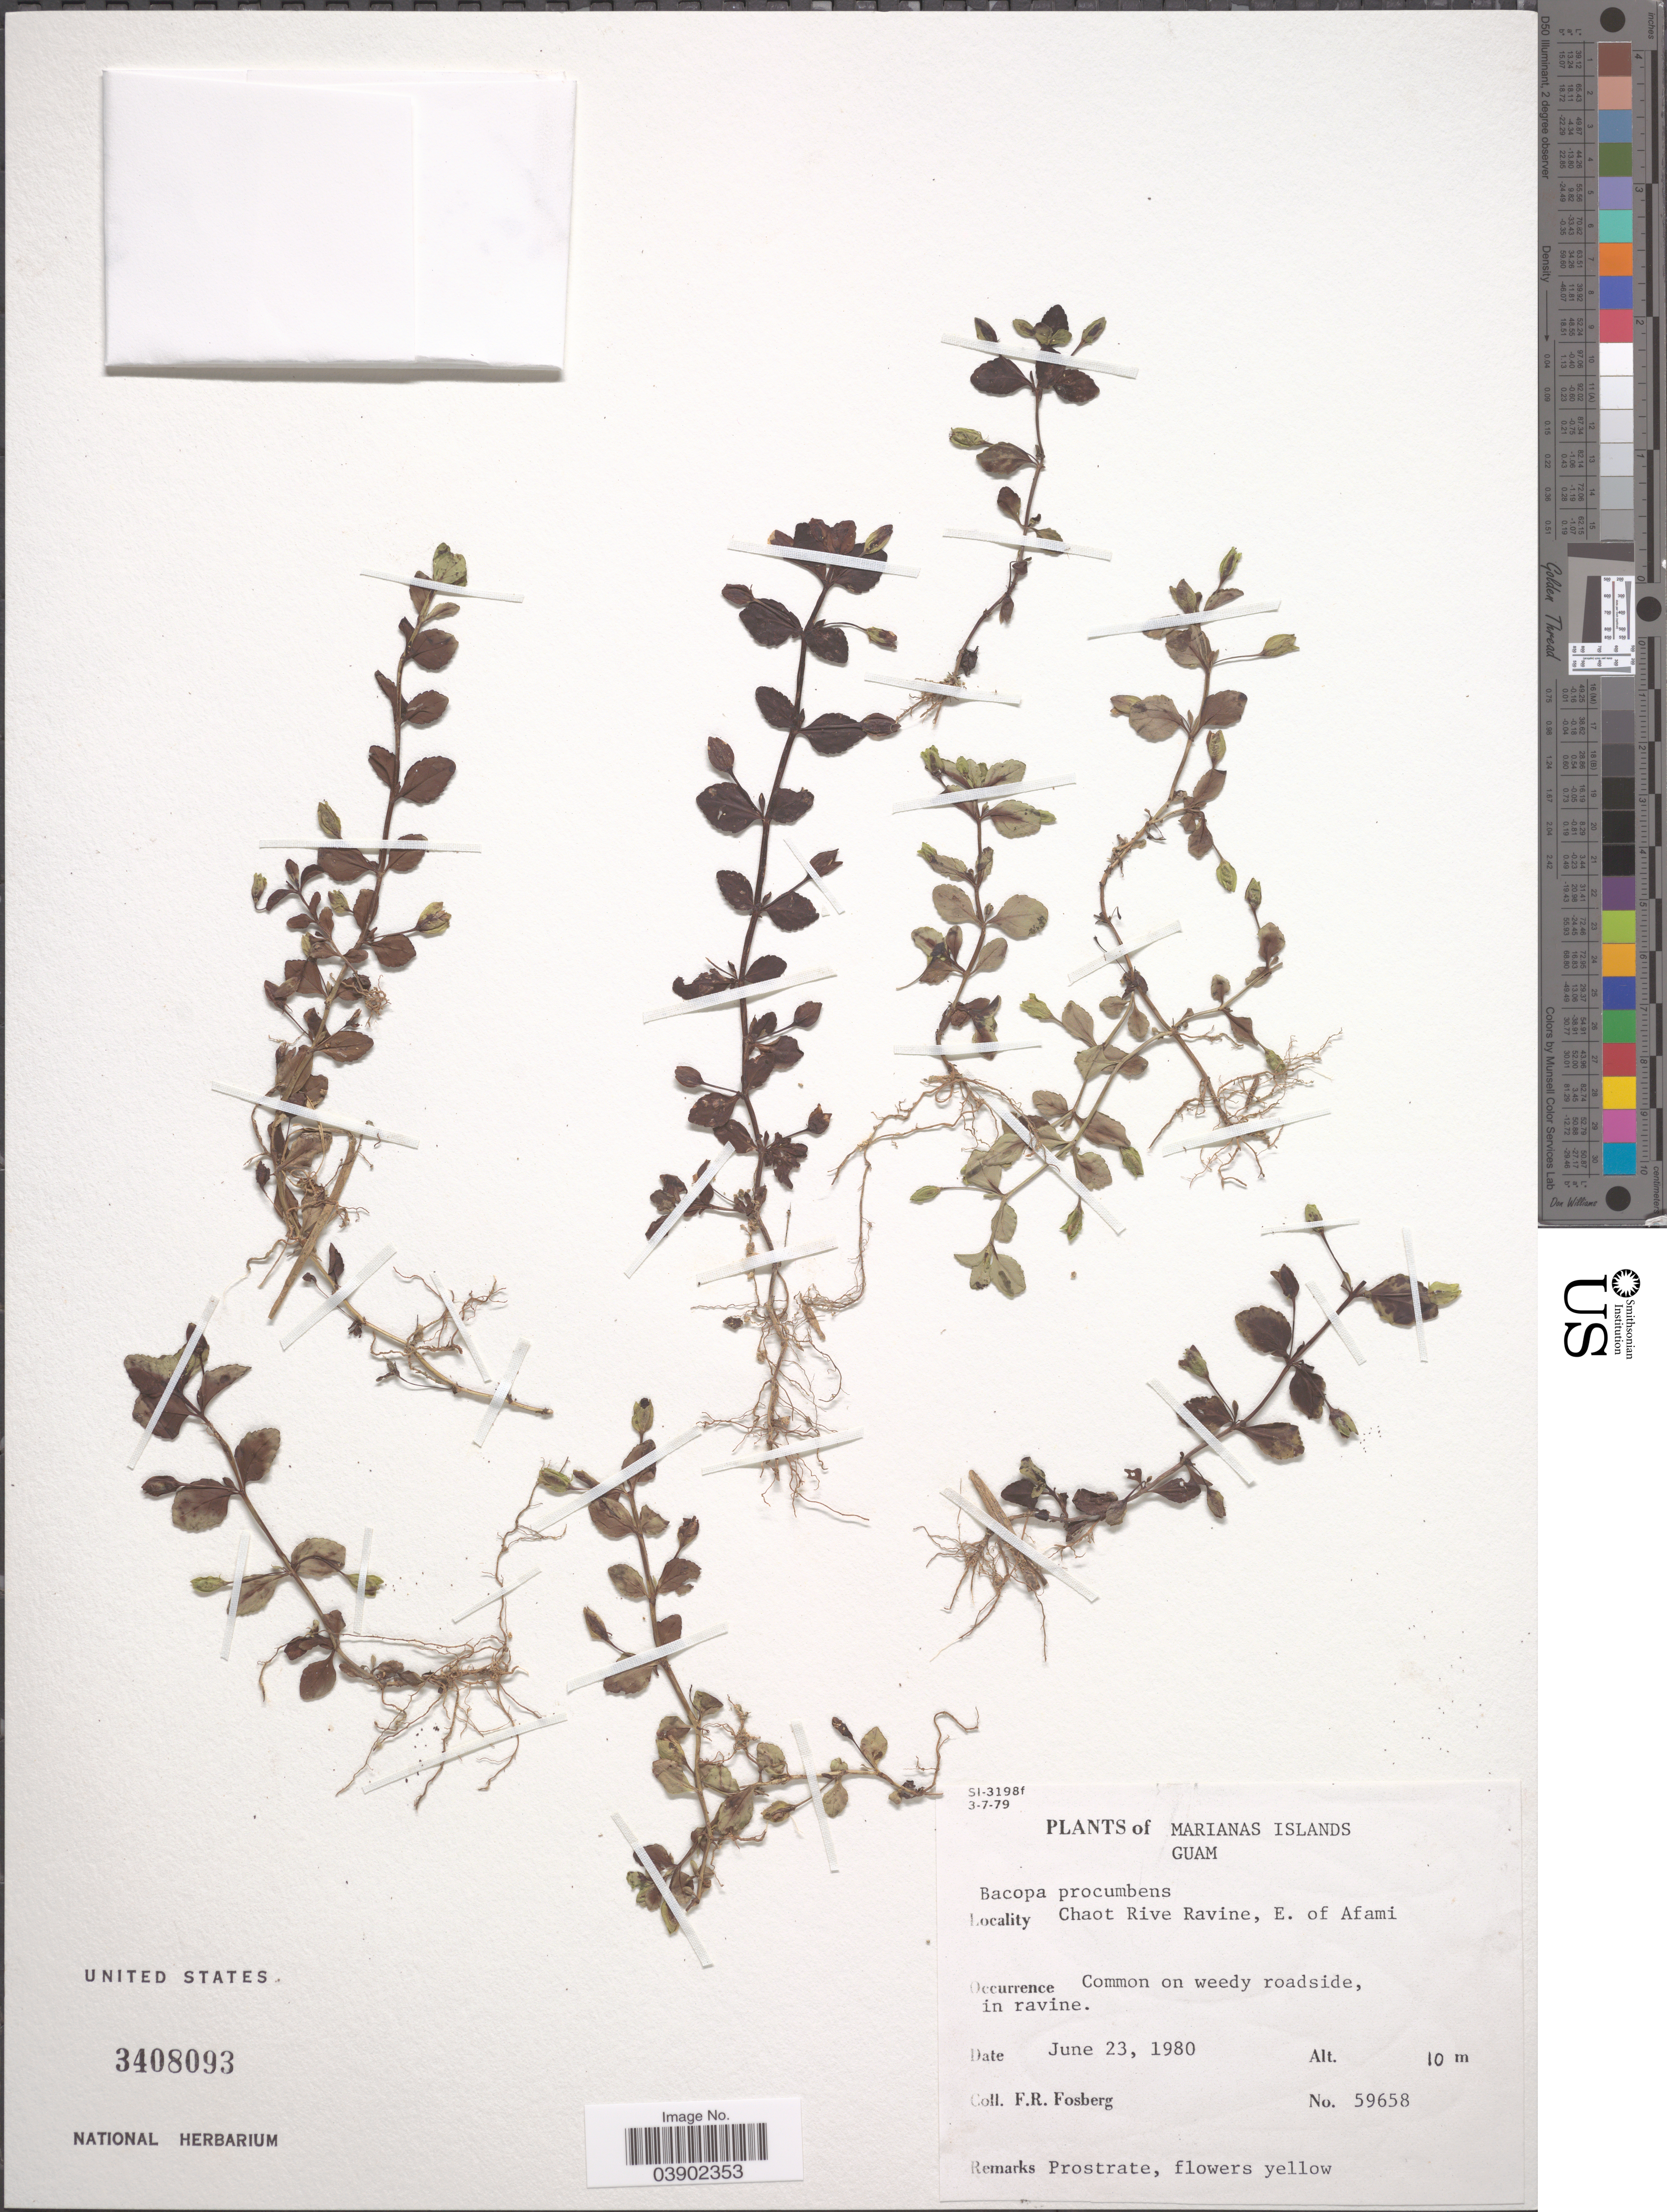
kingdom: Plantae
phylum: Tracheophyta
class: Magnoliopsida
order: Lamiales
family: Plantaginaceae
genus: Bacopa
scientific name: Bacopa procumbens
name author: (Mill.) Greenm.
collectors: F. R. Fosberg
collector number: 59658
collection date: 1980-06-23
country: Guam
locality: Marianas Islands. Chaot Rive Ravine, E. of Afami.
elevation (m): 10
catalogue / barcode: US 3408093